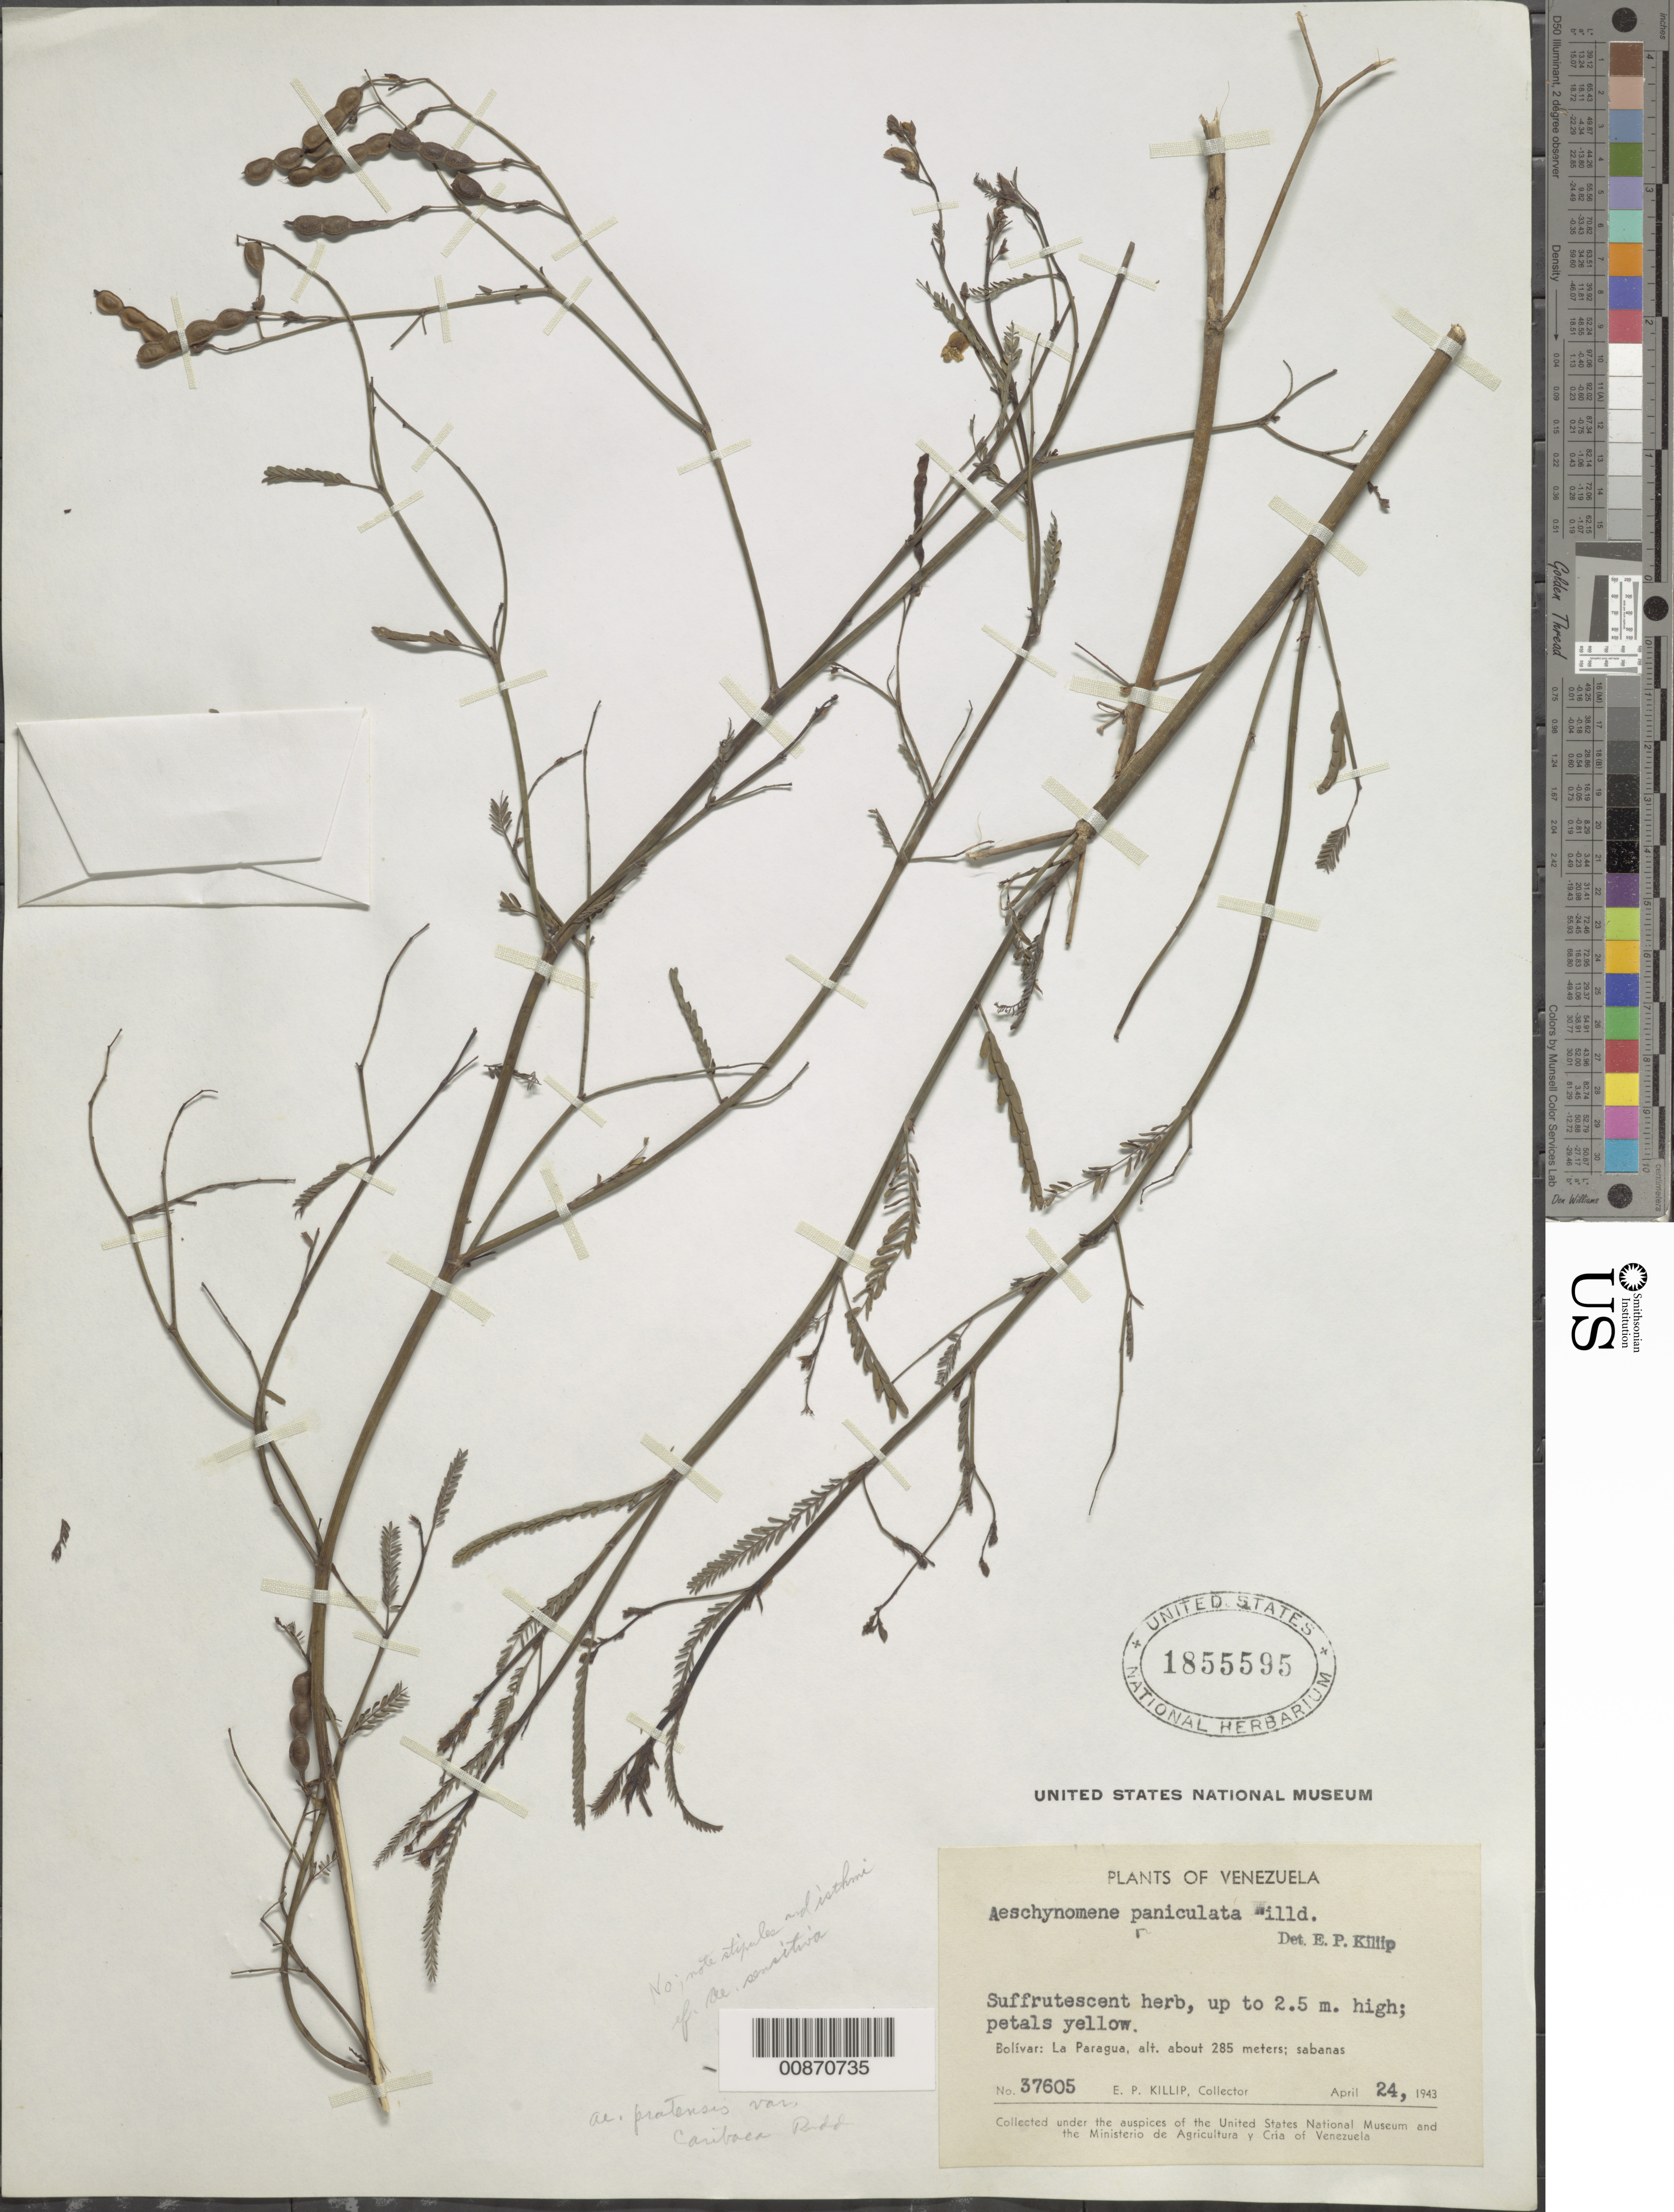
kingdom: Plantae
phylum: Tracheophyta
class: Magnoliopsida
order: Fabales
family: Fabaceae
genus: Aeschynomene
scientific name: Aeschynomene pratensis var. caribaea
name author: Rudd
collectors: E. P. Killip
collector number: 37605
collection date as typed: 24-Apr-43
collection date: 1943-04-24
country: Venezuela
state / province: Bolívar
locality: La Paragua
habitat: Sabanas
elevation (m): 285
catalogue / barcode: US 1855595